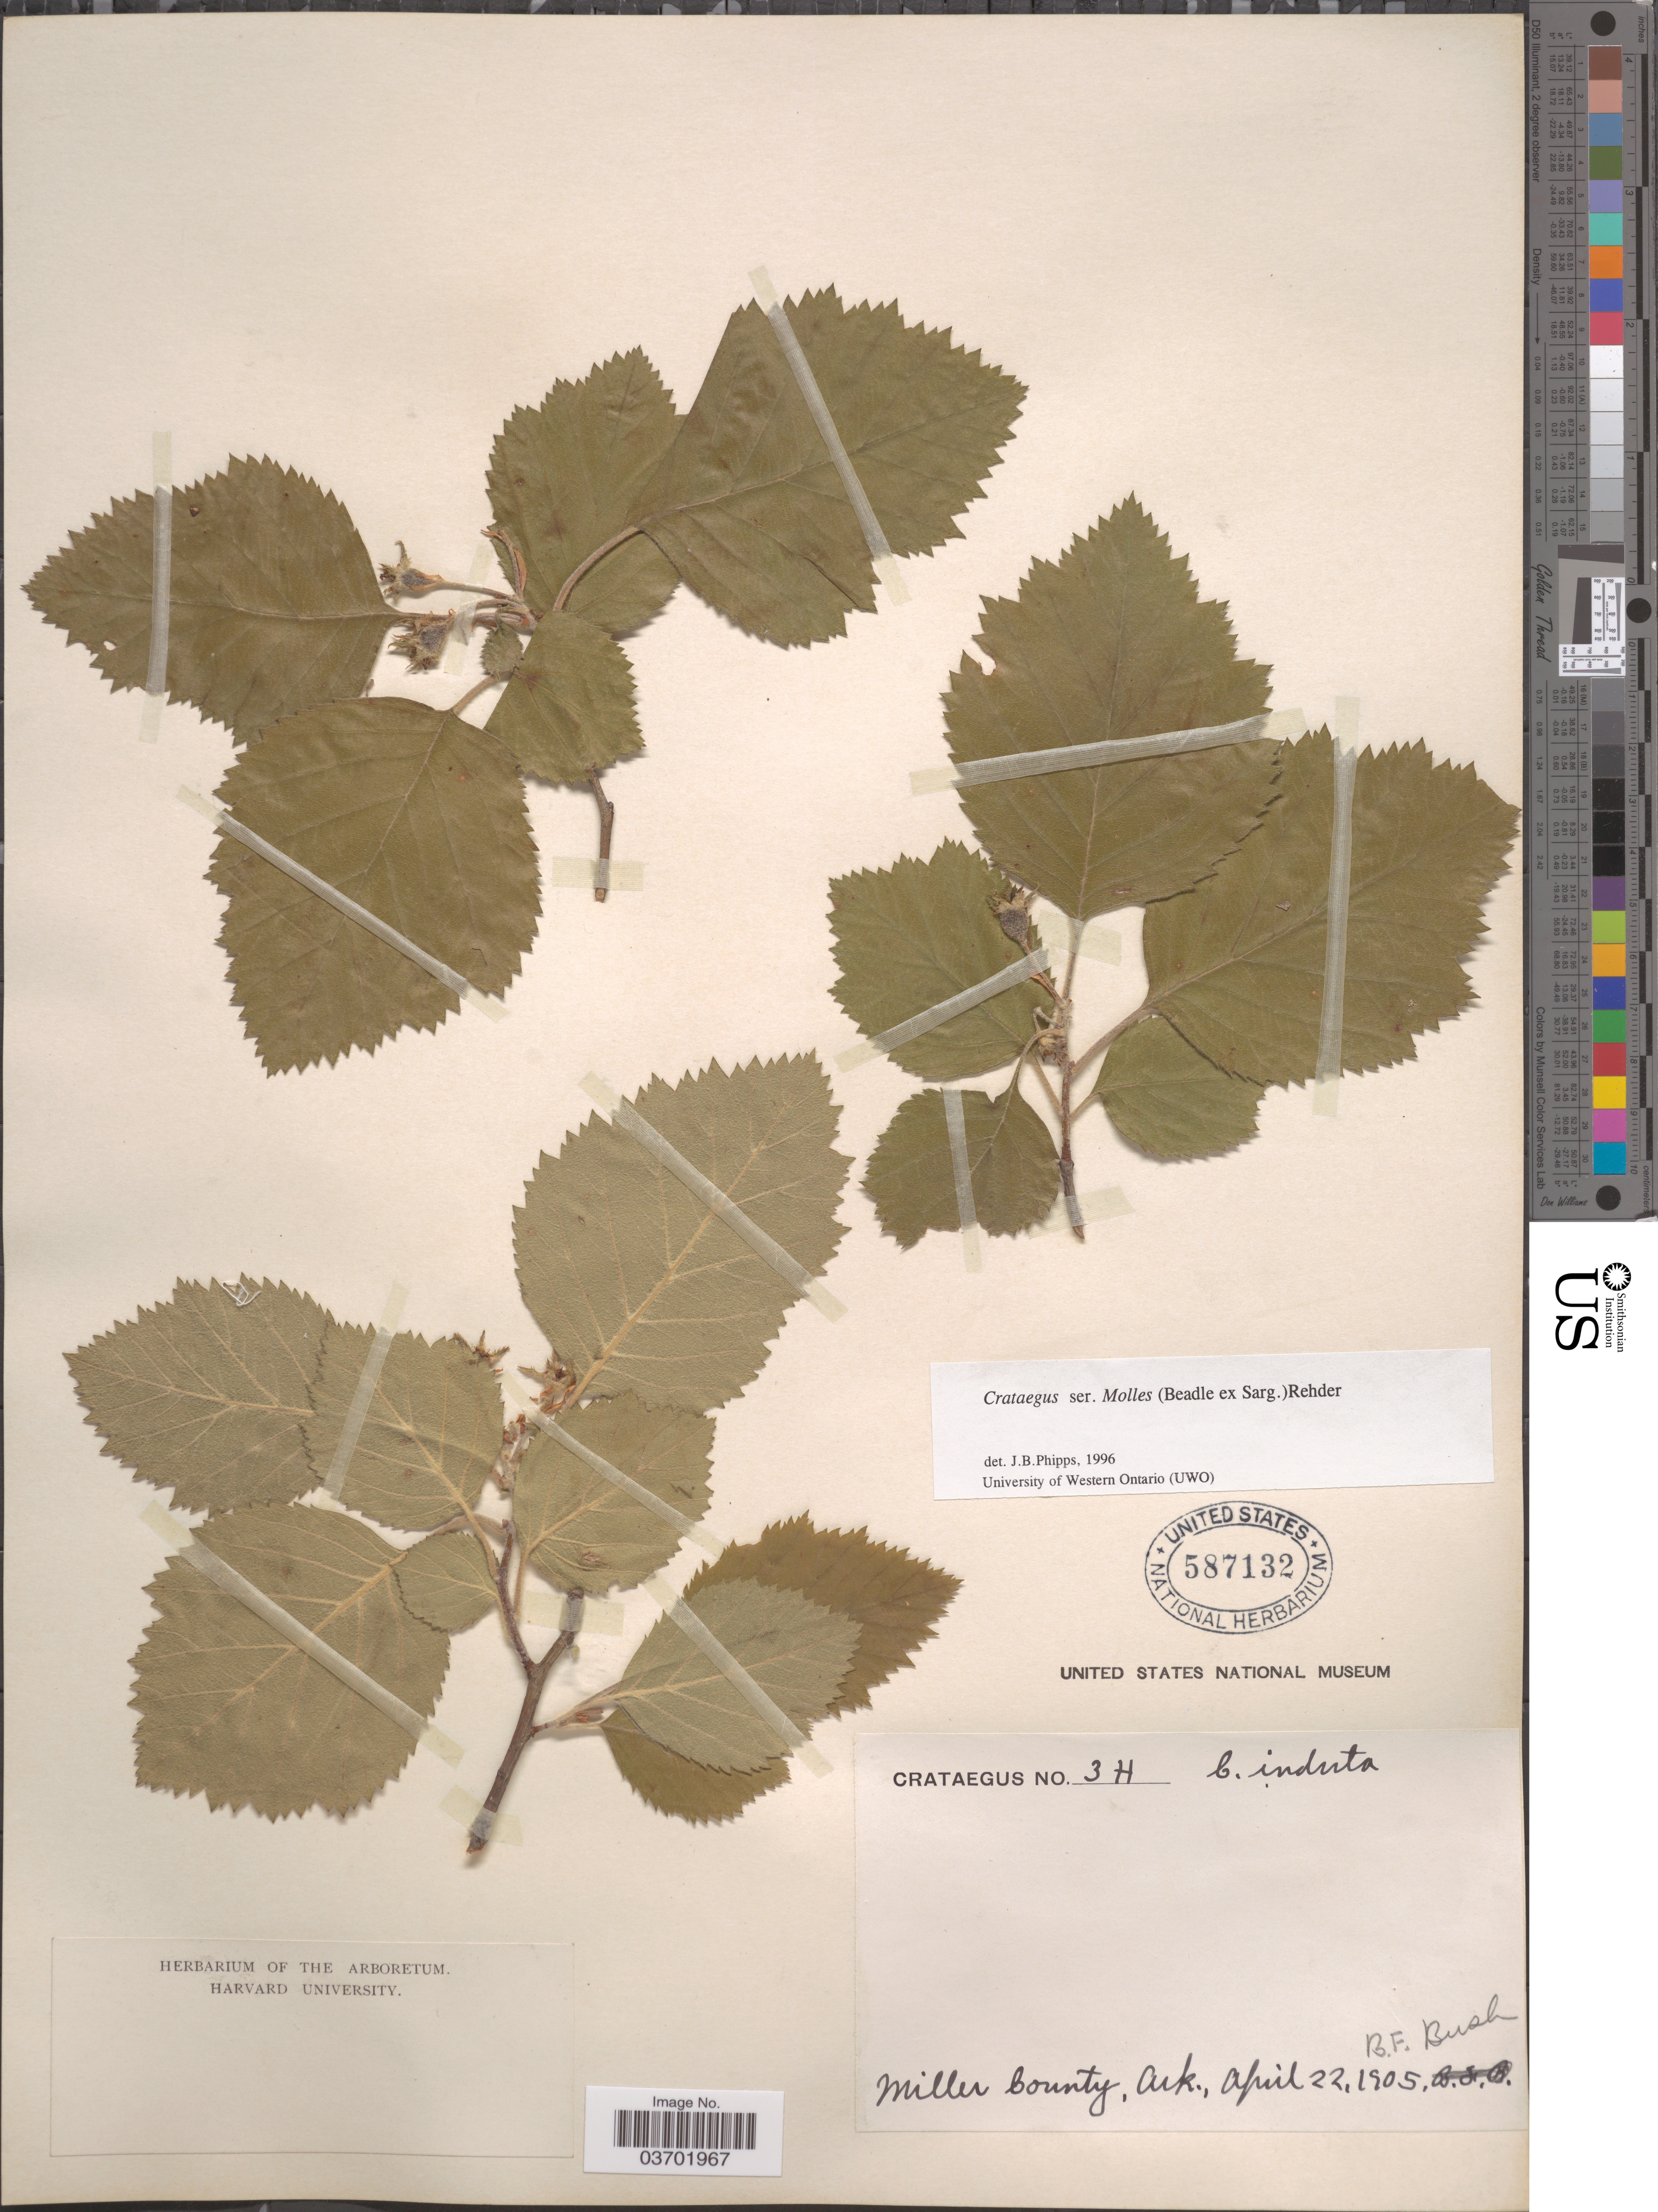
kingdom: Plantae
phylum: Tracheophyta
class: Magnoliopsida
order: Rosales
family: Rosaceae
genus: Crataegus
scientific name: Crataegus texana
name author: Buckley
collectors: B. F. Bush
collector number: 3H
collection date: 1905-04-22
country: United States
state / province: Arkansas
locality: Miller County.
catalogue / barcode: US 587132